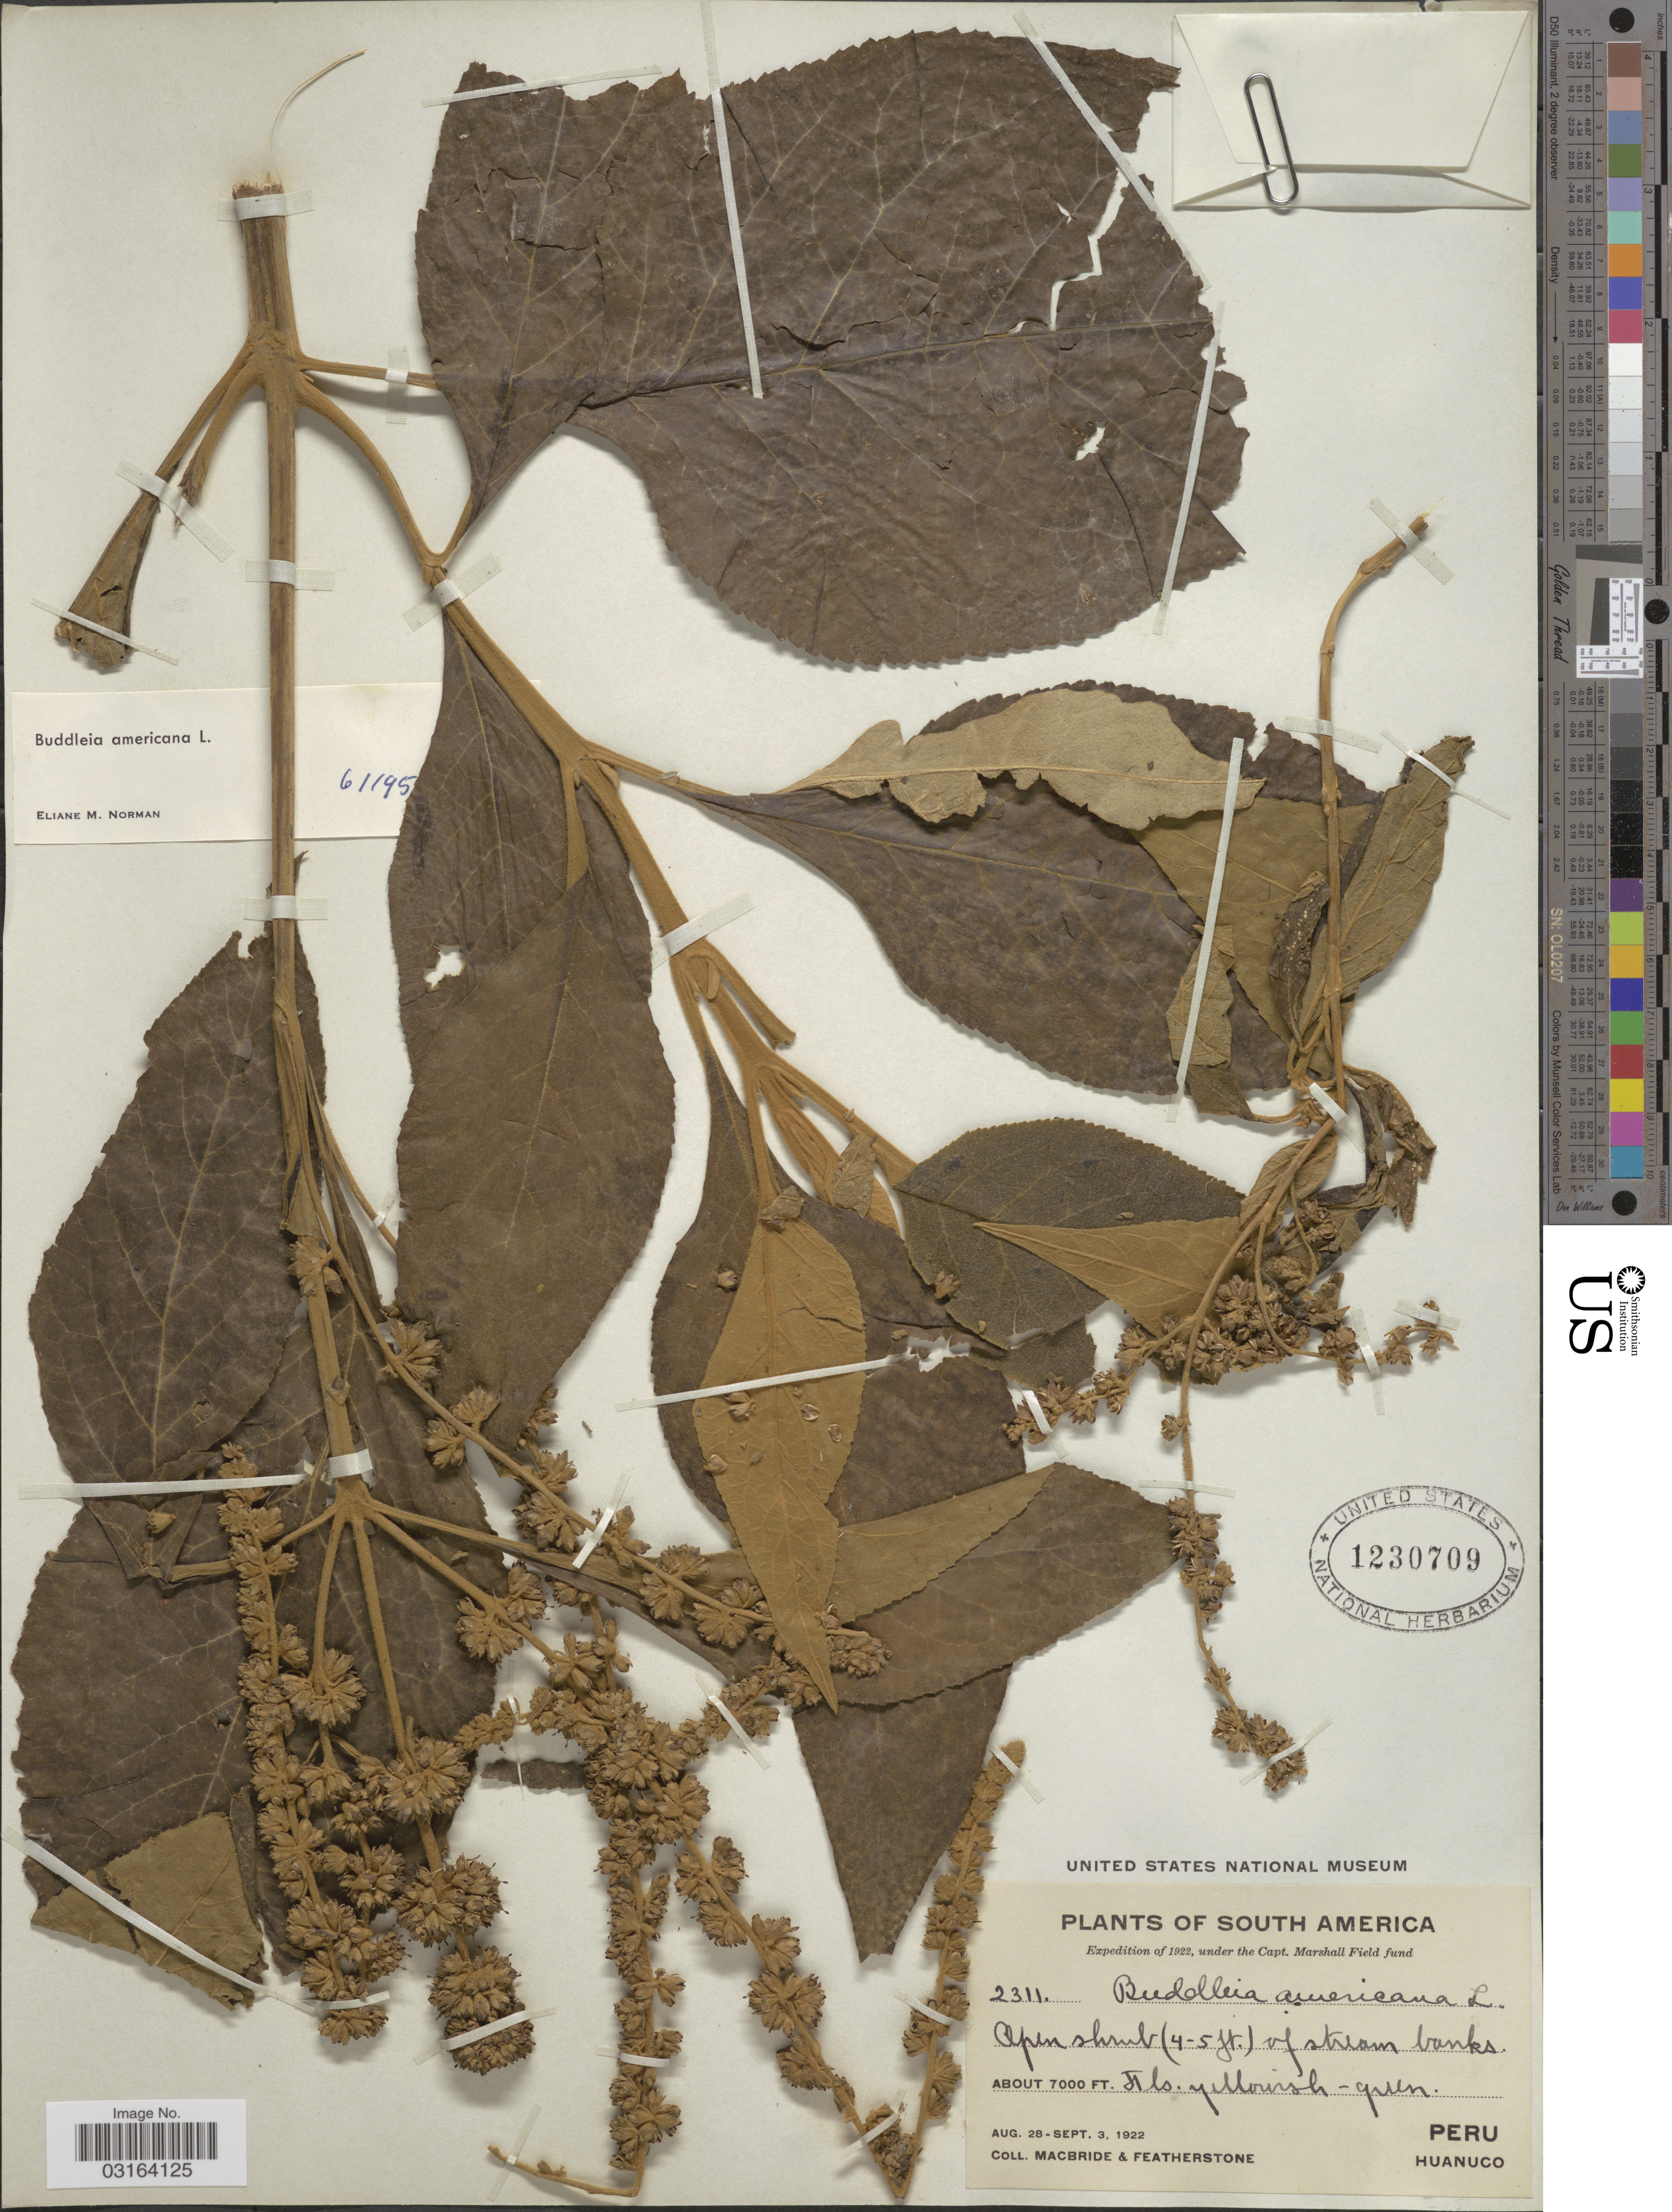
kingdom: Plantae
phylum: Tracheophyta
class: Magnoliopsida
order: Lamiales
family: Scrophulariaceae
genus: Buddleja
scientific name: Buddleja americana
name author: L.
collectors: Macbride, -- & -. Featherstone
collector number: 2311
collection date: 1922-08-28/1922-09-03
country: Peru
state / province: Huánuco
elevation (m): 2134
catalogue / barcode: US 1230709